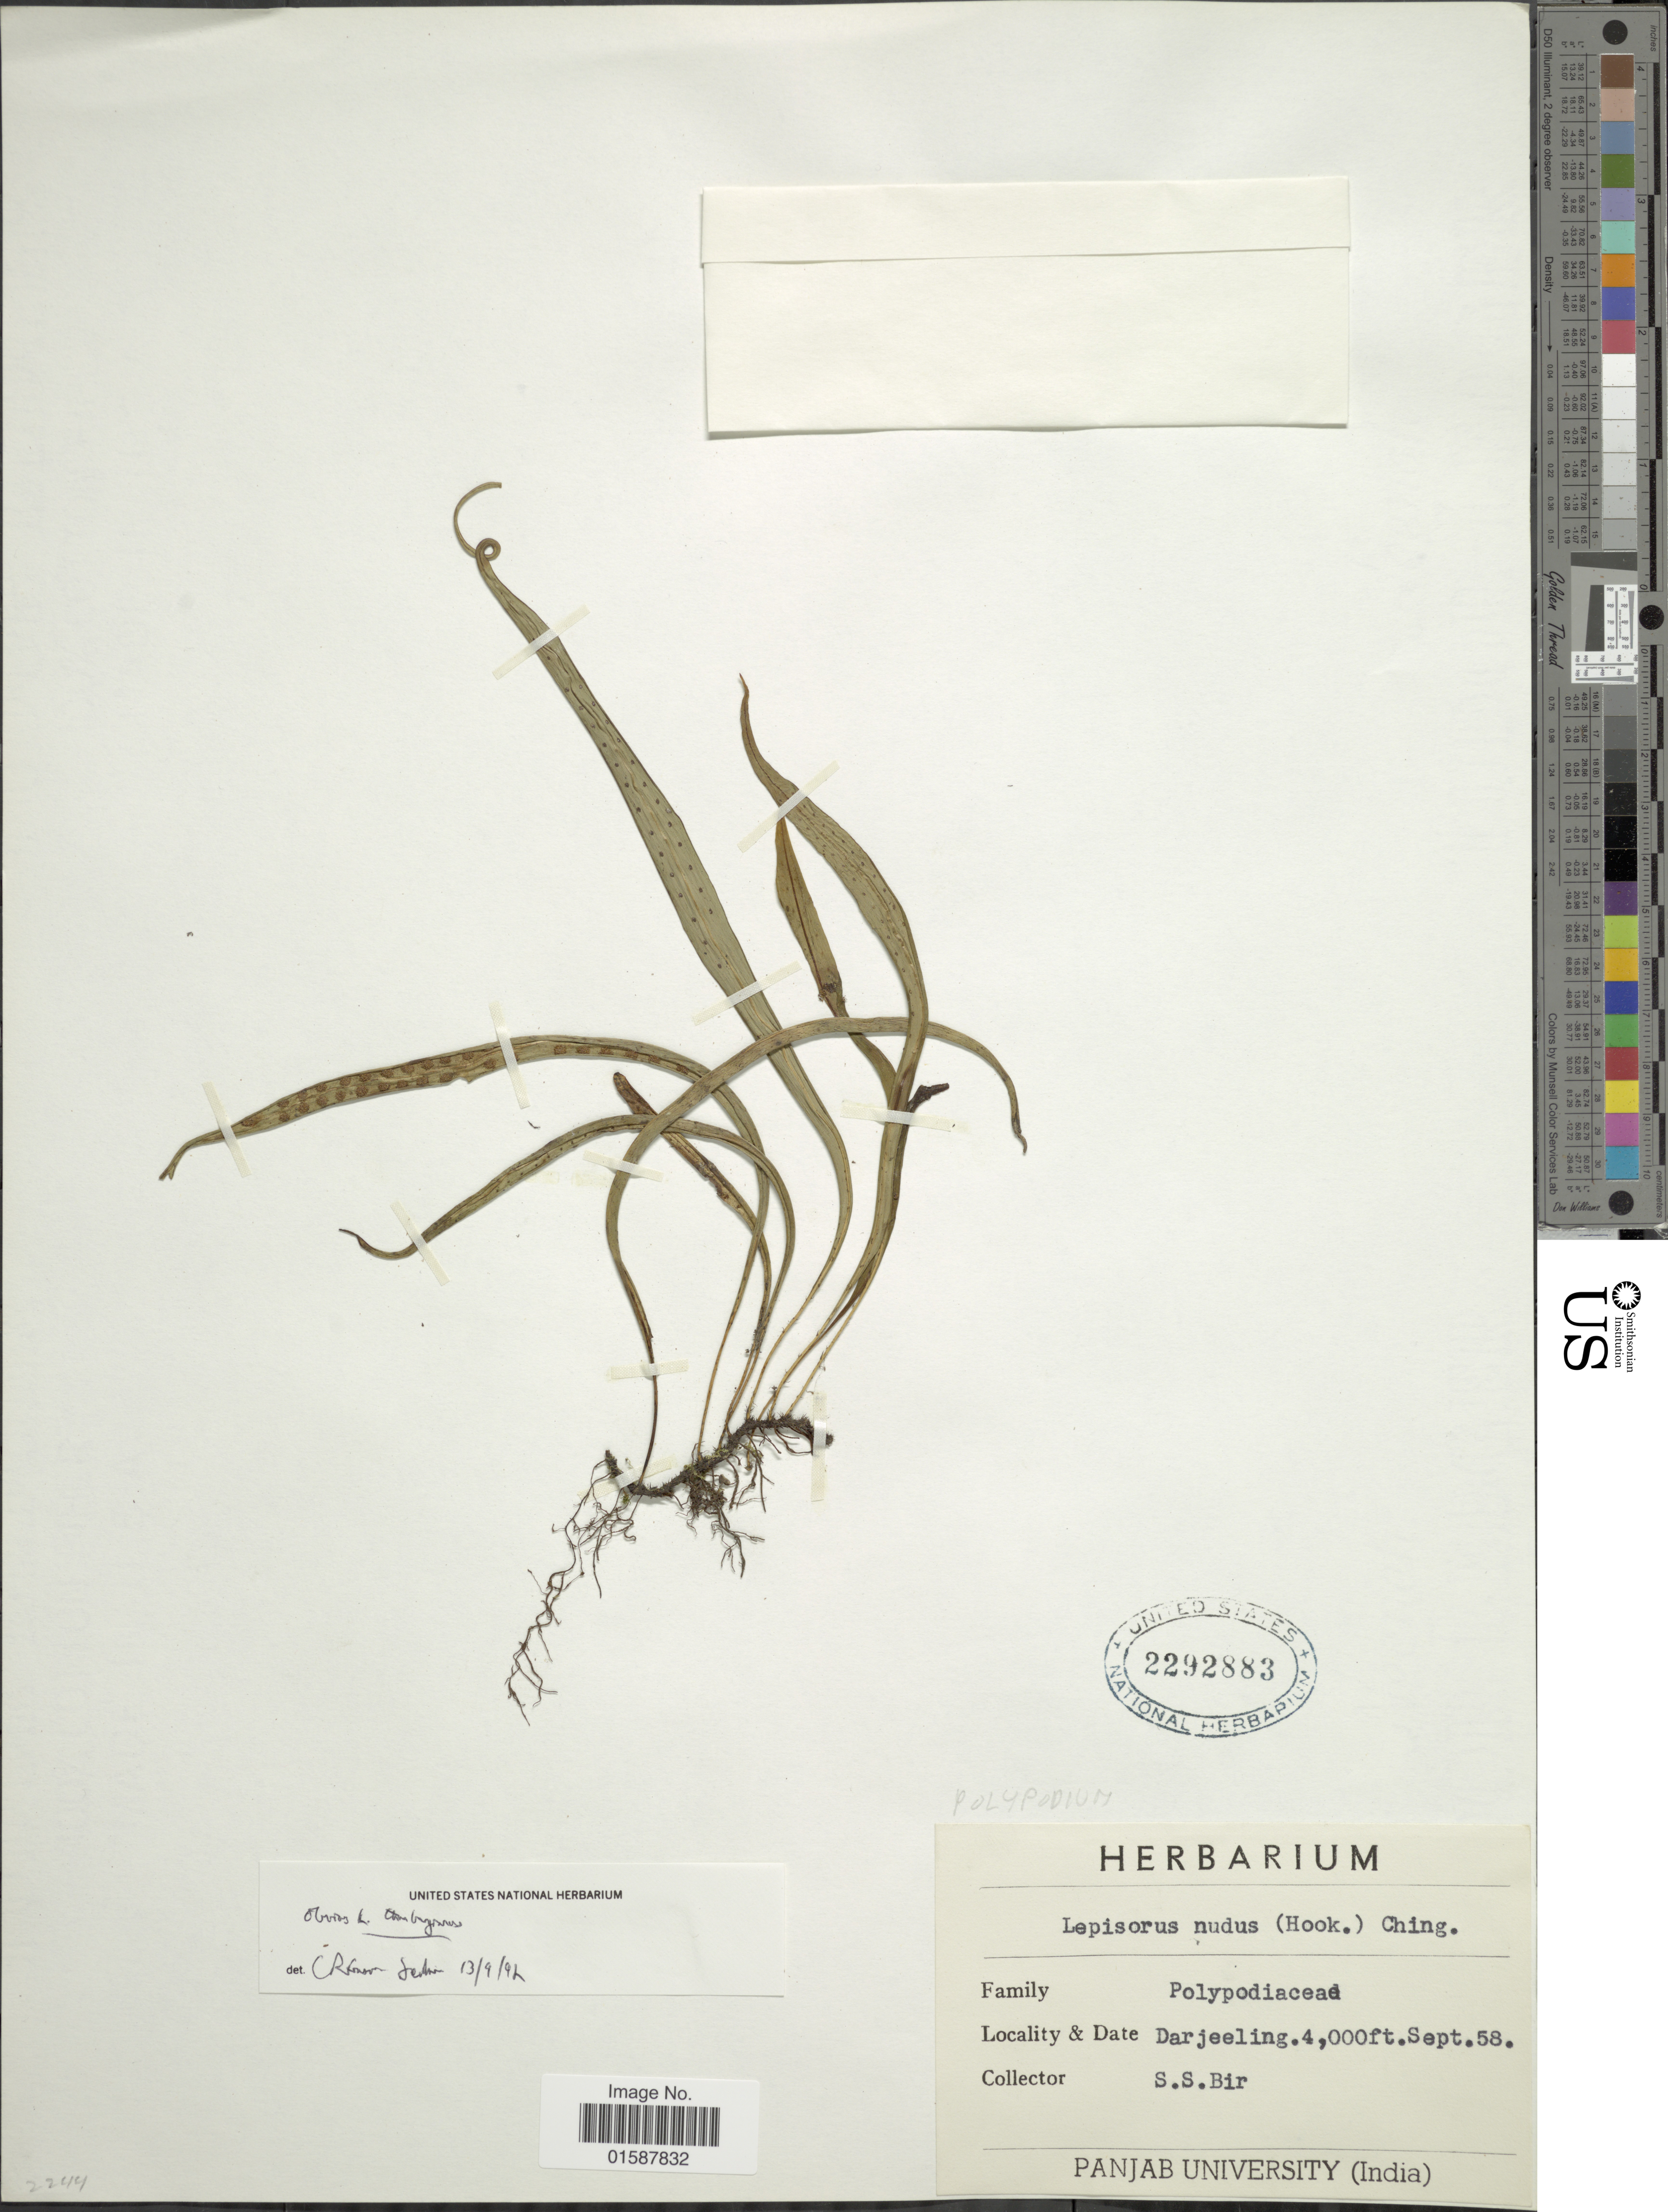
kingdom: Plantae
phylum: Tracheophyta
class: Polypodiopsida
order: Polypodiales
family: Polypodiaceae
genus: Lepisorus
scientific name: Lepisorus nuduisculum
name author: (Kunze)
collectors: S. S. Bir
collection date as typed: Transcribed d/m/y: /9/58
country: India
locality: Darjeeling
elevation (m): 1219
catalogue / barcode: US 2292883